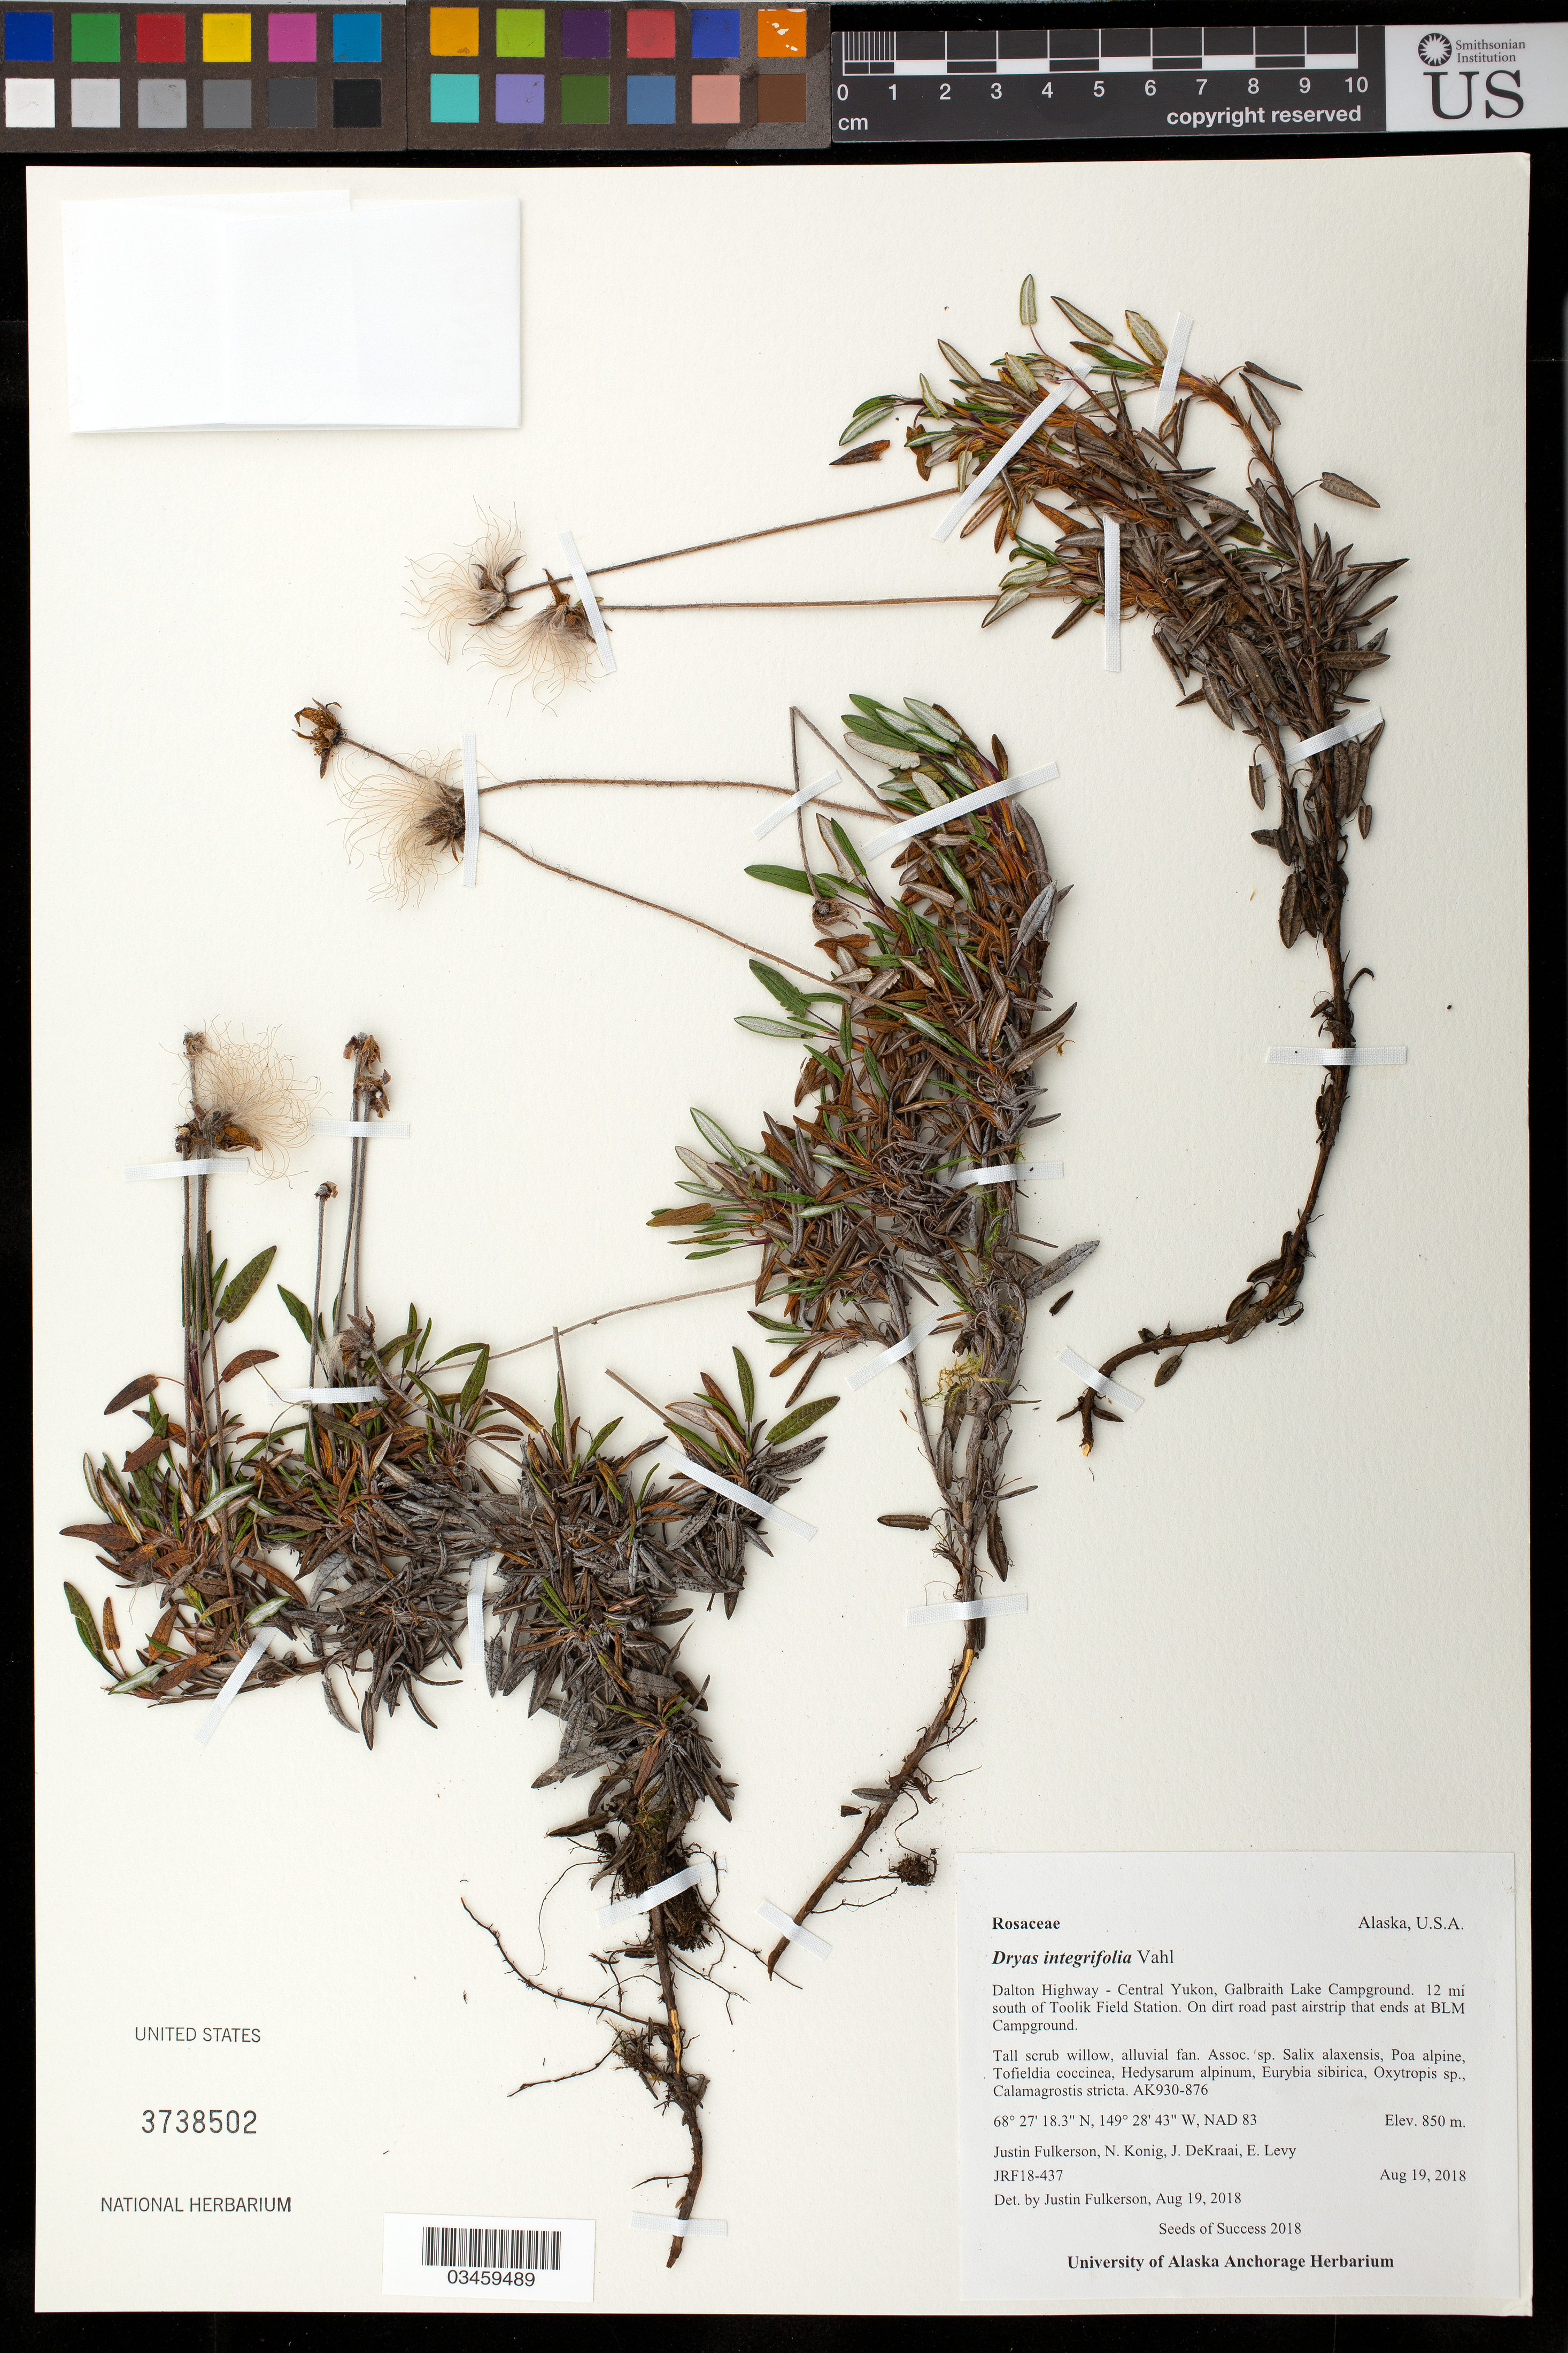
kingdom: Plantae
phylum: Tracheophyta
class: Magnoliopsida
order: Rosales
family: Rosaceae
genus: Dryas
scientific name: Dryas integrifolia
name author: Vahl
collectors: J. Fulkerson, N. Konig, E. Levy & J. Dekraai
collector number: JRF18-437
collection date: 2018-08-19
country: United States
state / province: Alaska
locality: Dalton Hwy-Central Yukon, Galbraith Lake Campground, 12 mi S of Toolik Field Station, on dirt road past airstrip that ends at BLM Campground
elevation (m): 850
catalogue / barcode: US 3738502